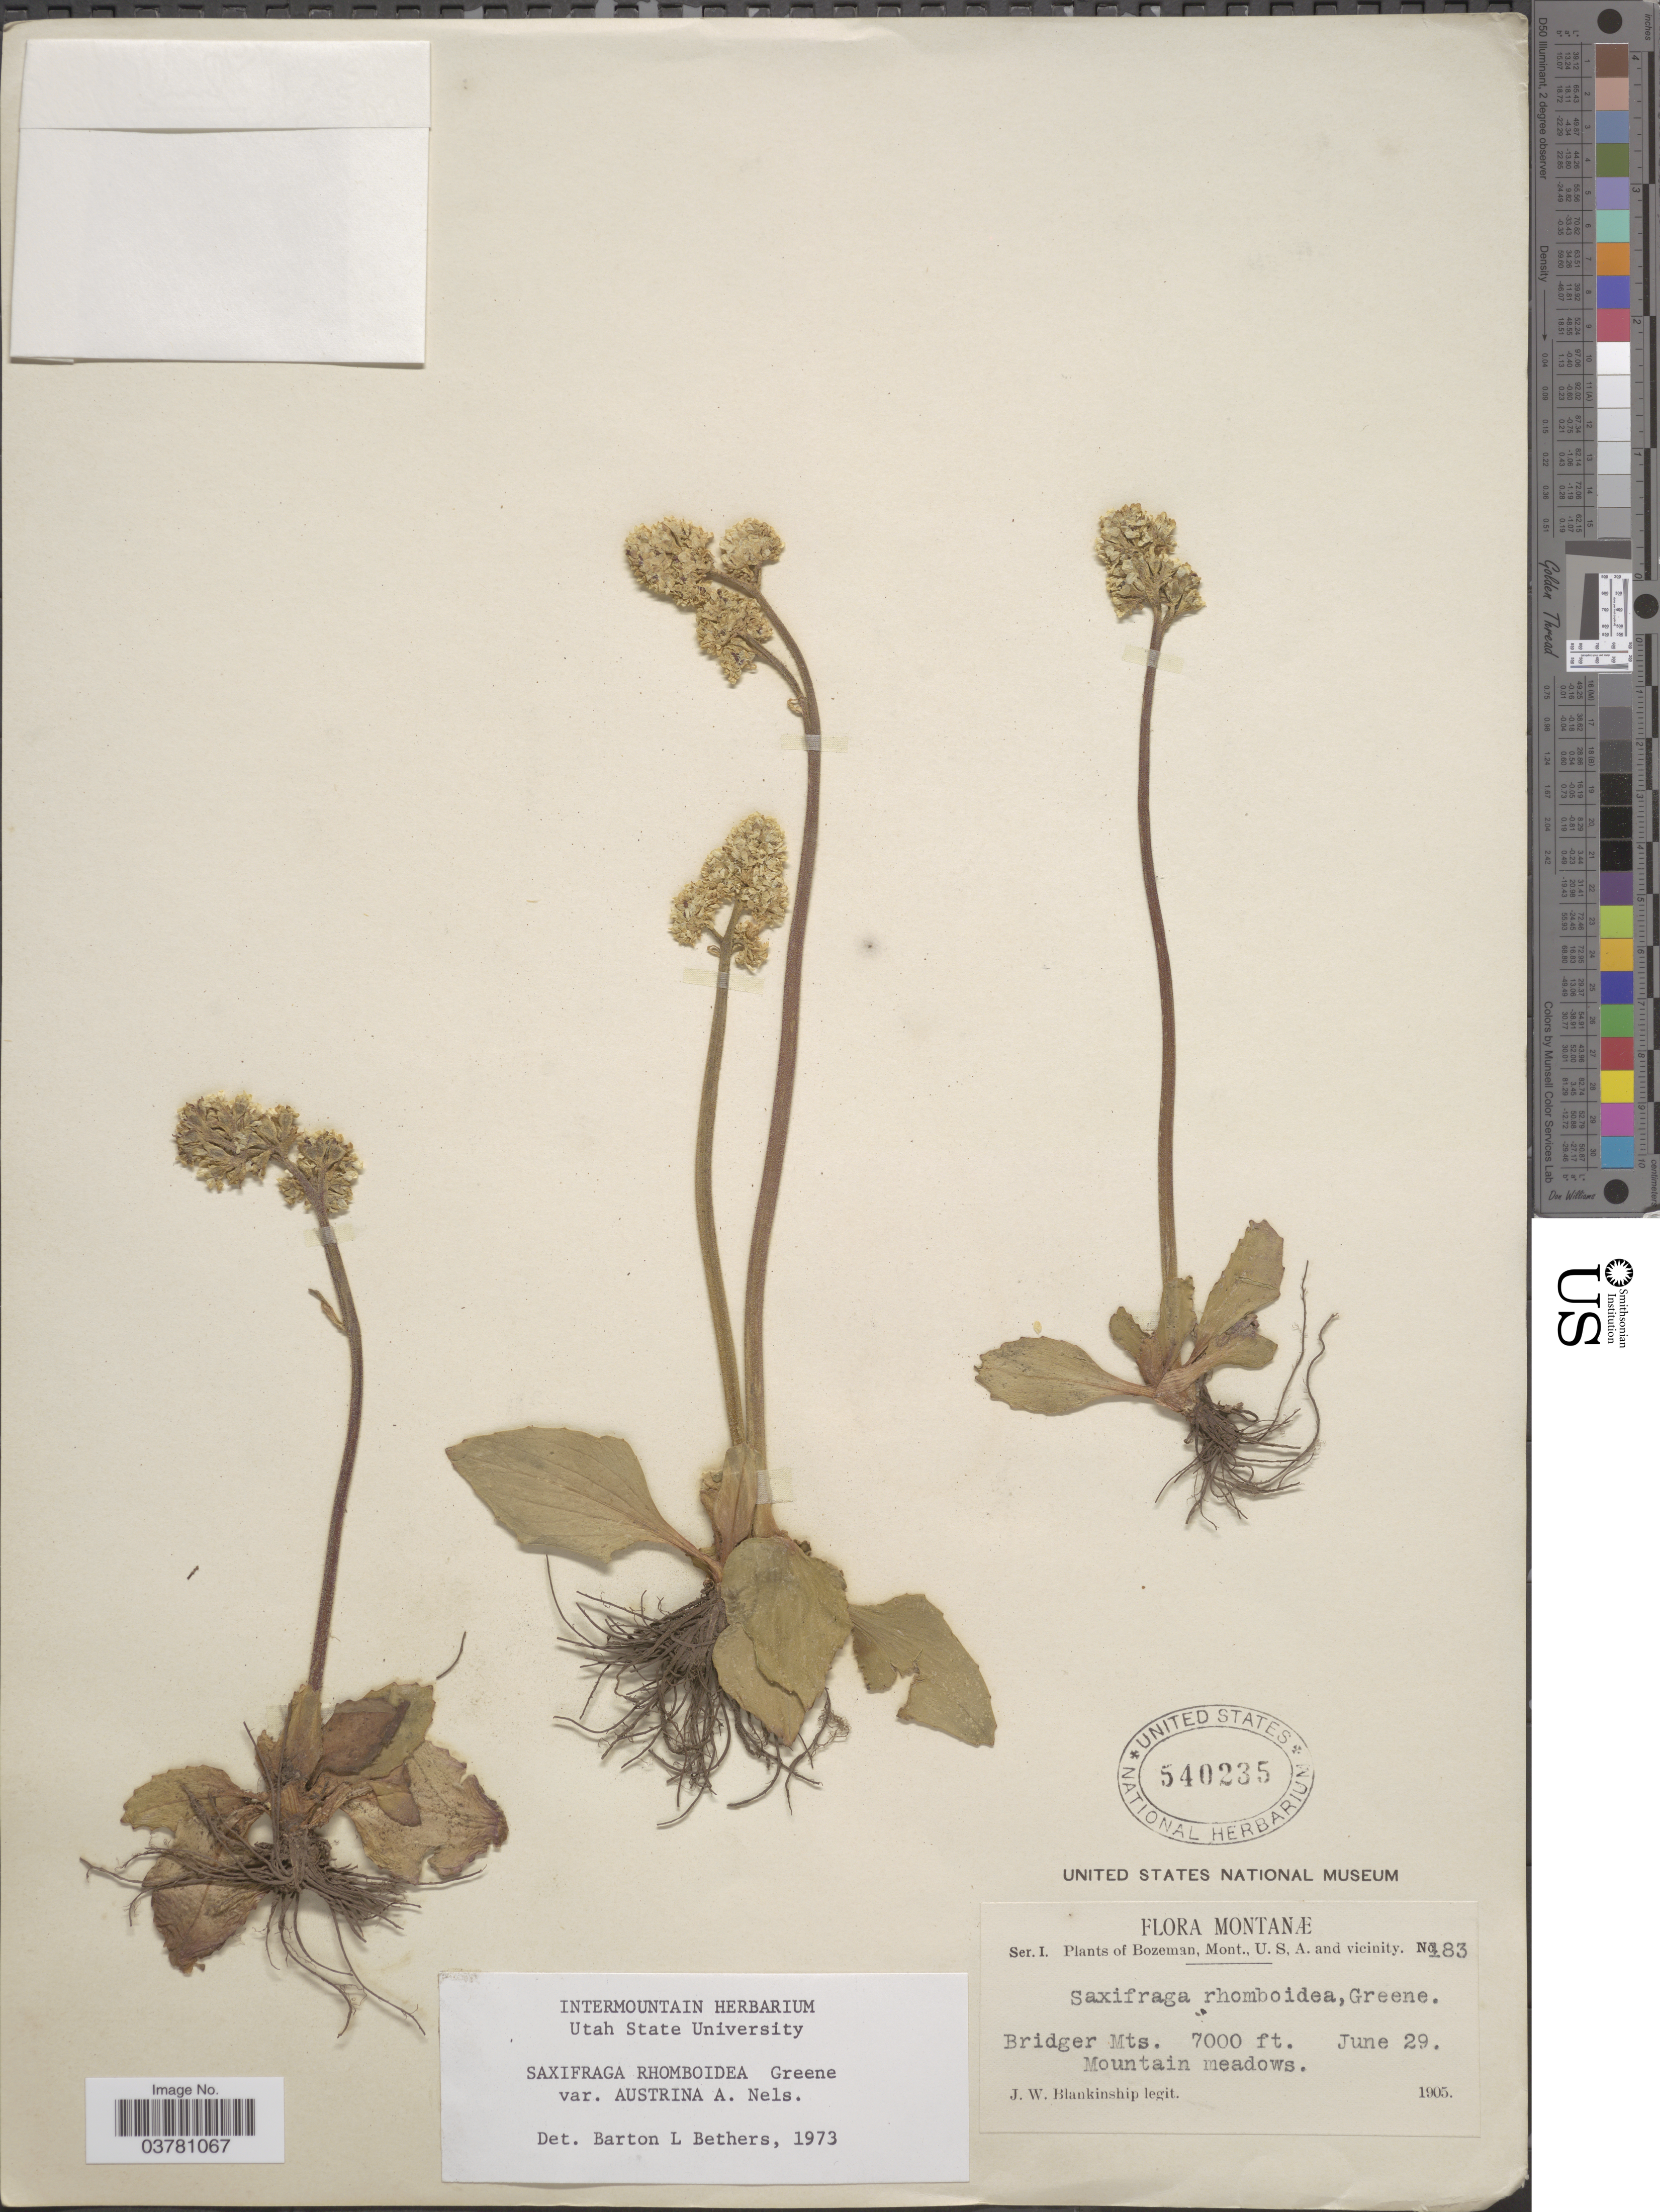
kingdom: Plantae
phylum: Tracheophyta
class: Magnoliopsida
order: Saxifragales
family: Saxifragaceae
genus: Micranthes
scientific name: Micranthes rhomboidea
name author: (Greene) Small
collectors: J. W. Blankinship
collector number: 183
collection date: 1905-06-29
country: United States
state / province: Montana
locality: Montanæ. Bridger Mts. Mountain meadows.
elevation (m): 2134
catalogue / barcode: US 540235